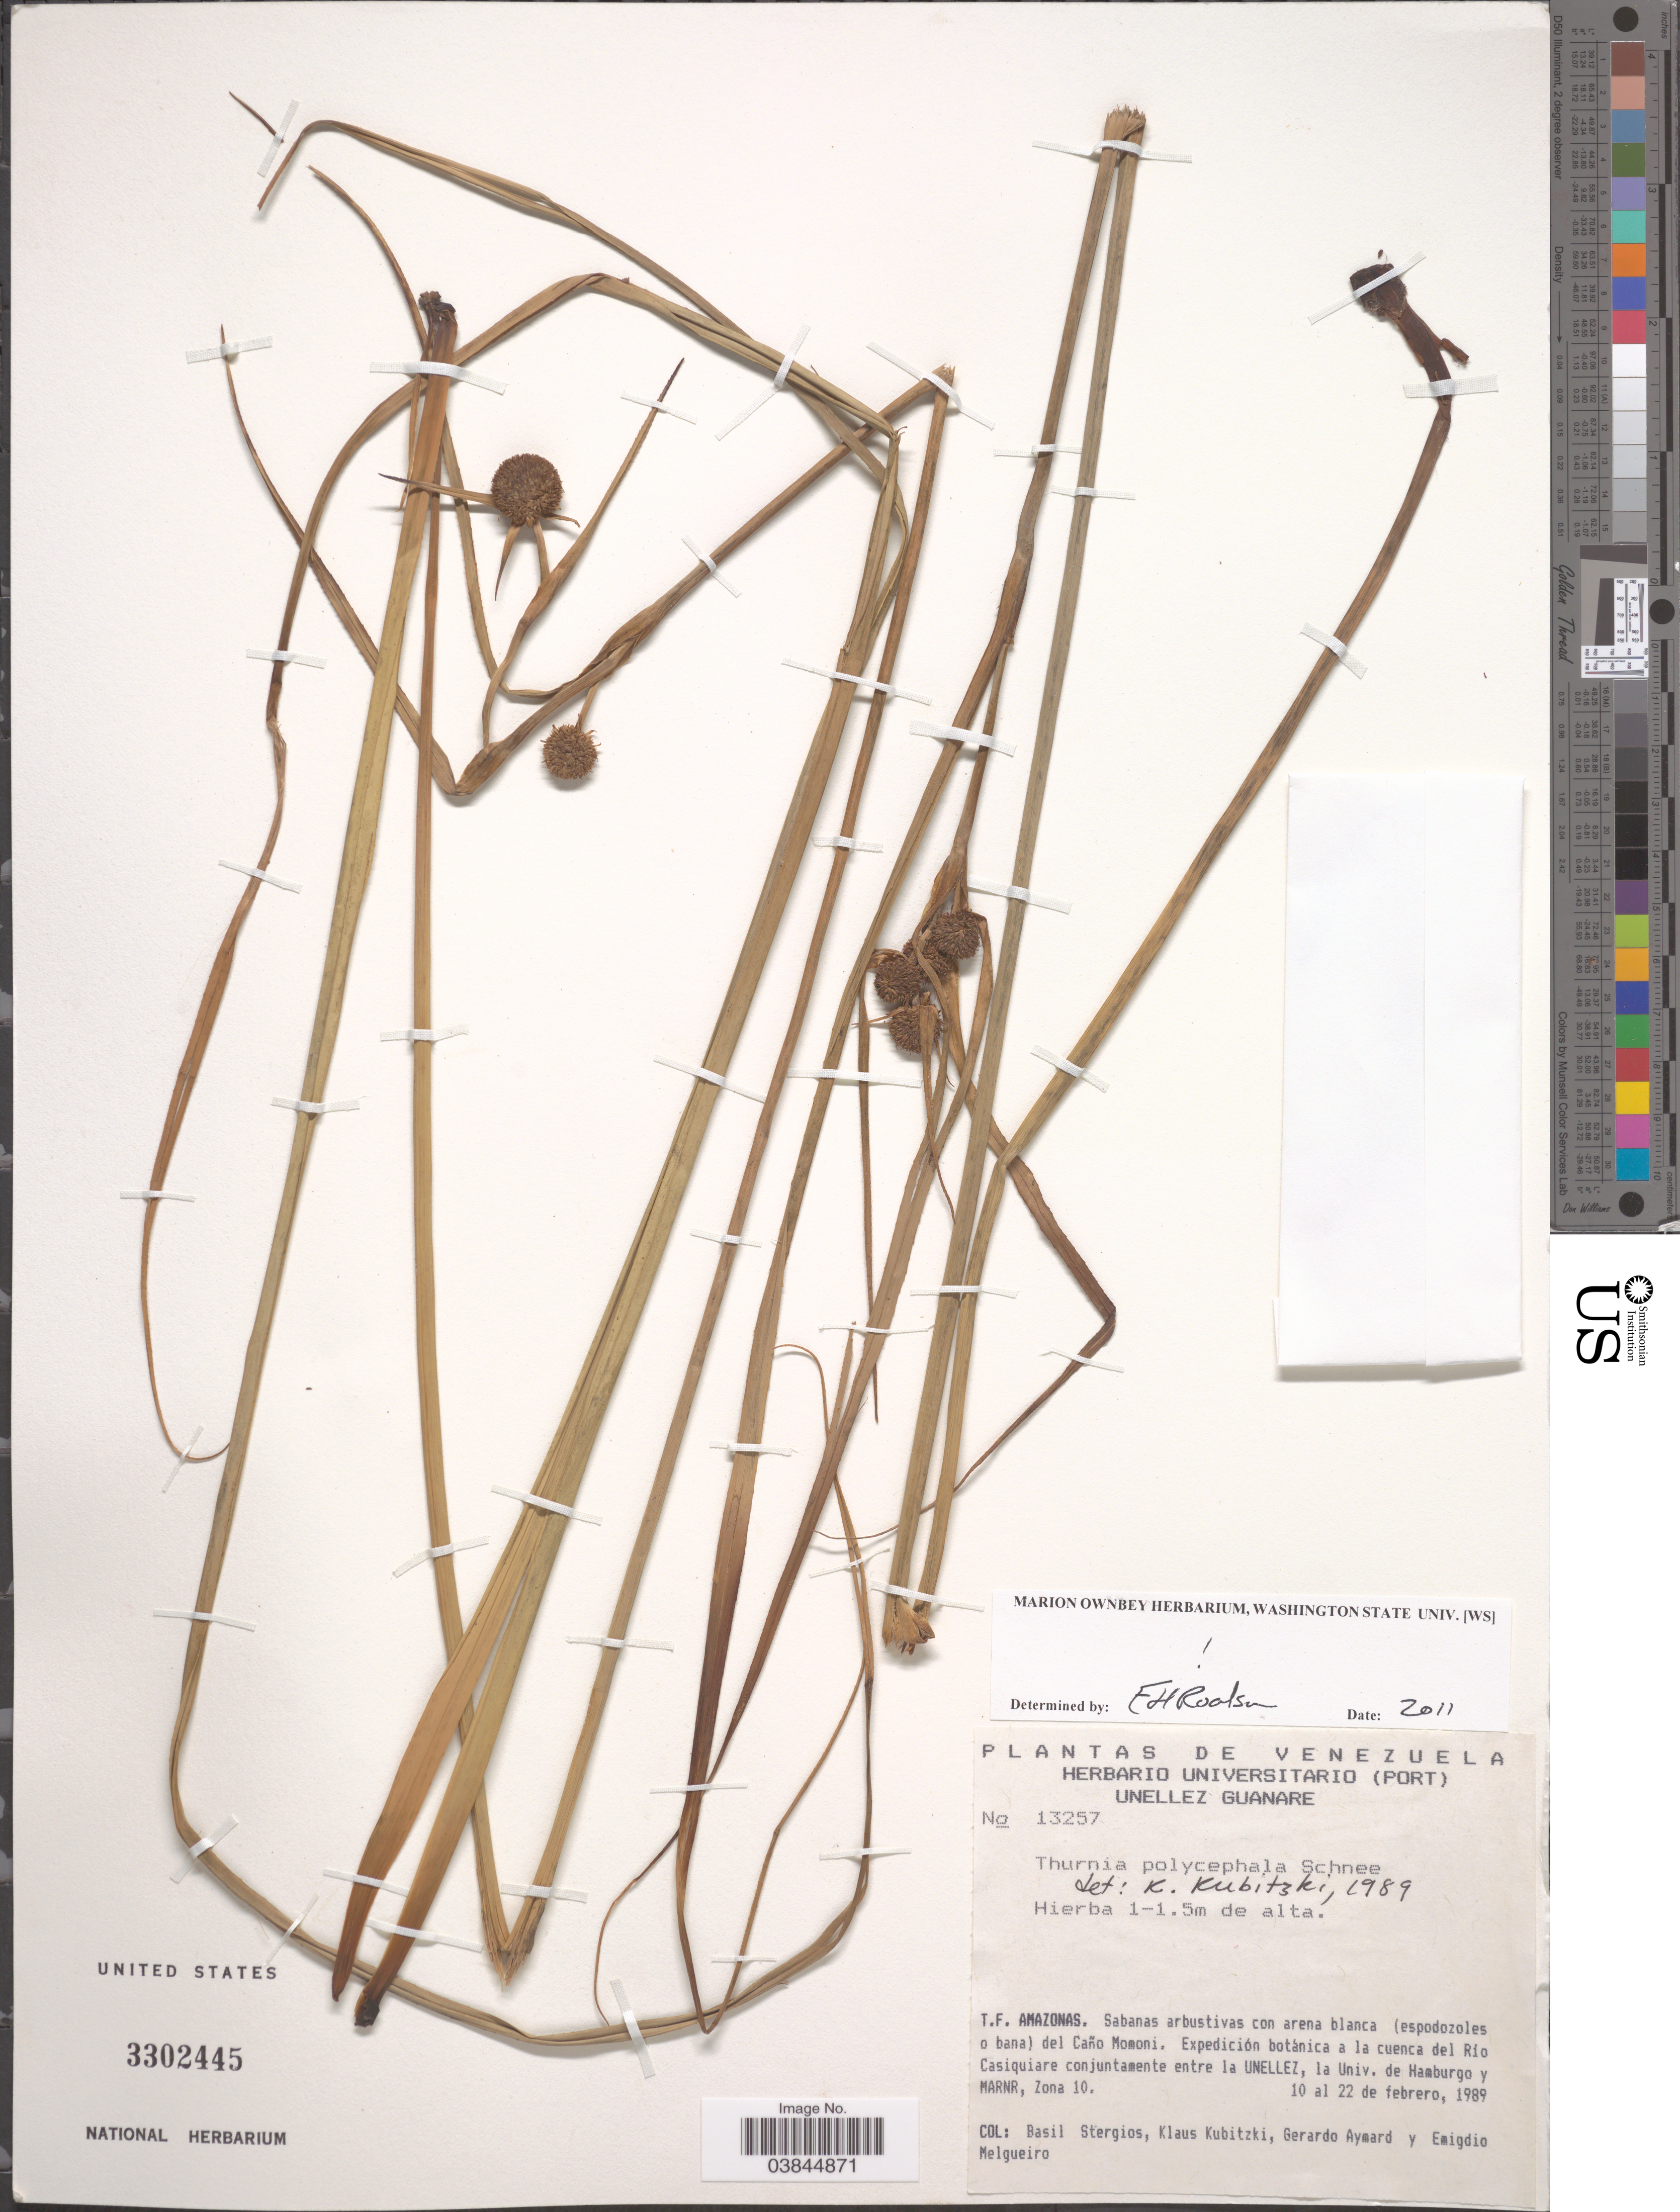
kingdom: Plantae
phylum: Tracheophyta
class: Liliopsida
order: Poales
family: Thurniaceae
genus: Thurnia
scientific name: Thurnia polycephala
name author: Schnee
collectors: B. G. Stergios, K. Kubitzki, G. A. Aymard & E. Melgueiro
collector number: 13257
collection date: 1989-02-10/1989-02-22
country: Venezuela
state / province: Amazonas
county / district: Río Negro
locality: Caño Momoni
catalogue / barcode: US 3302445